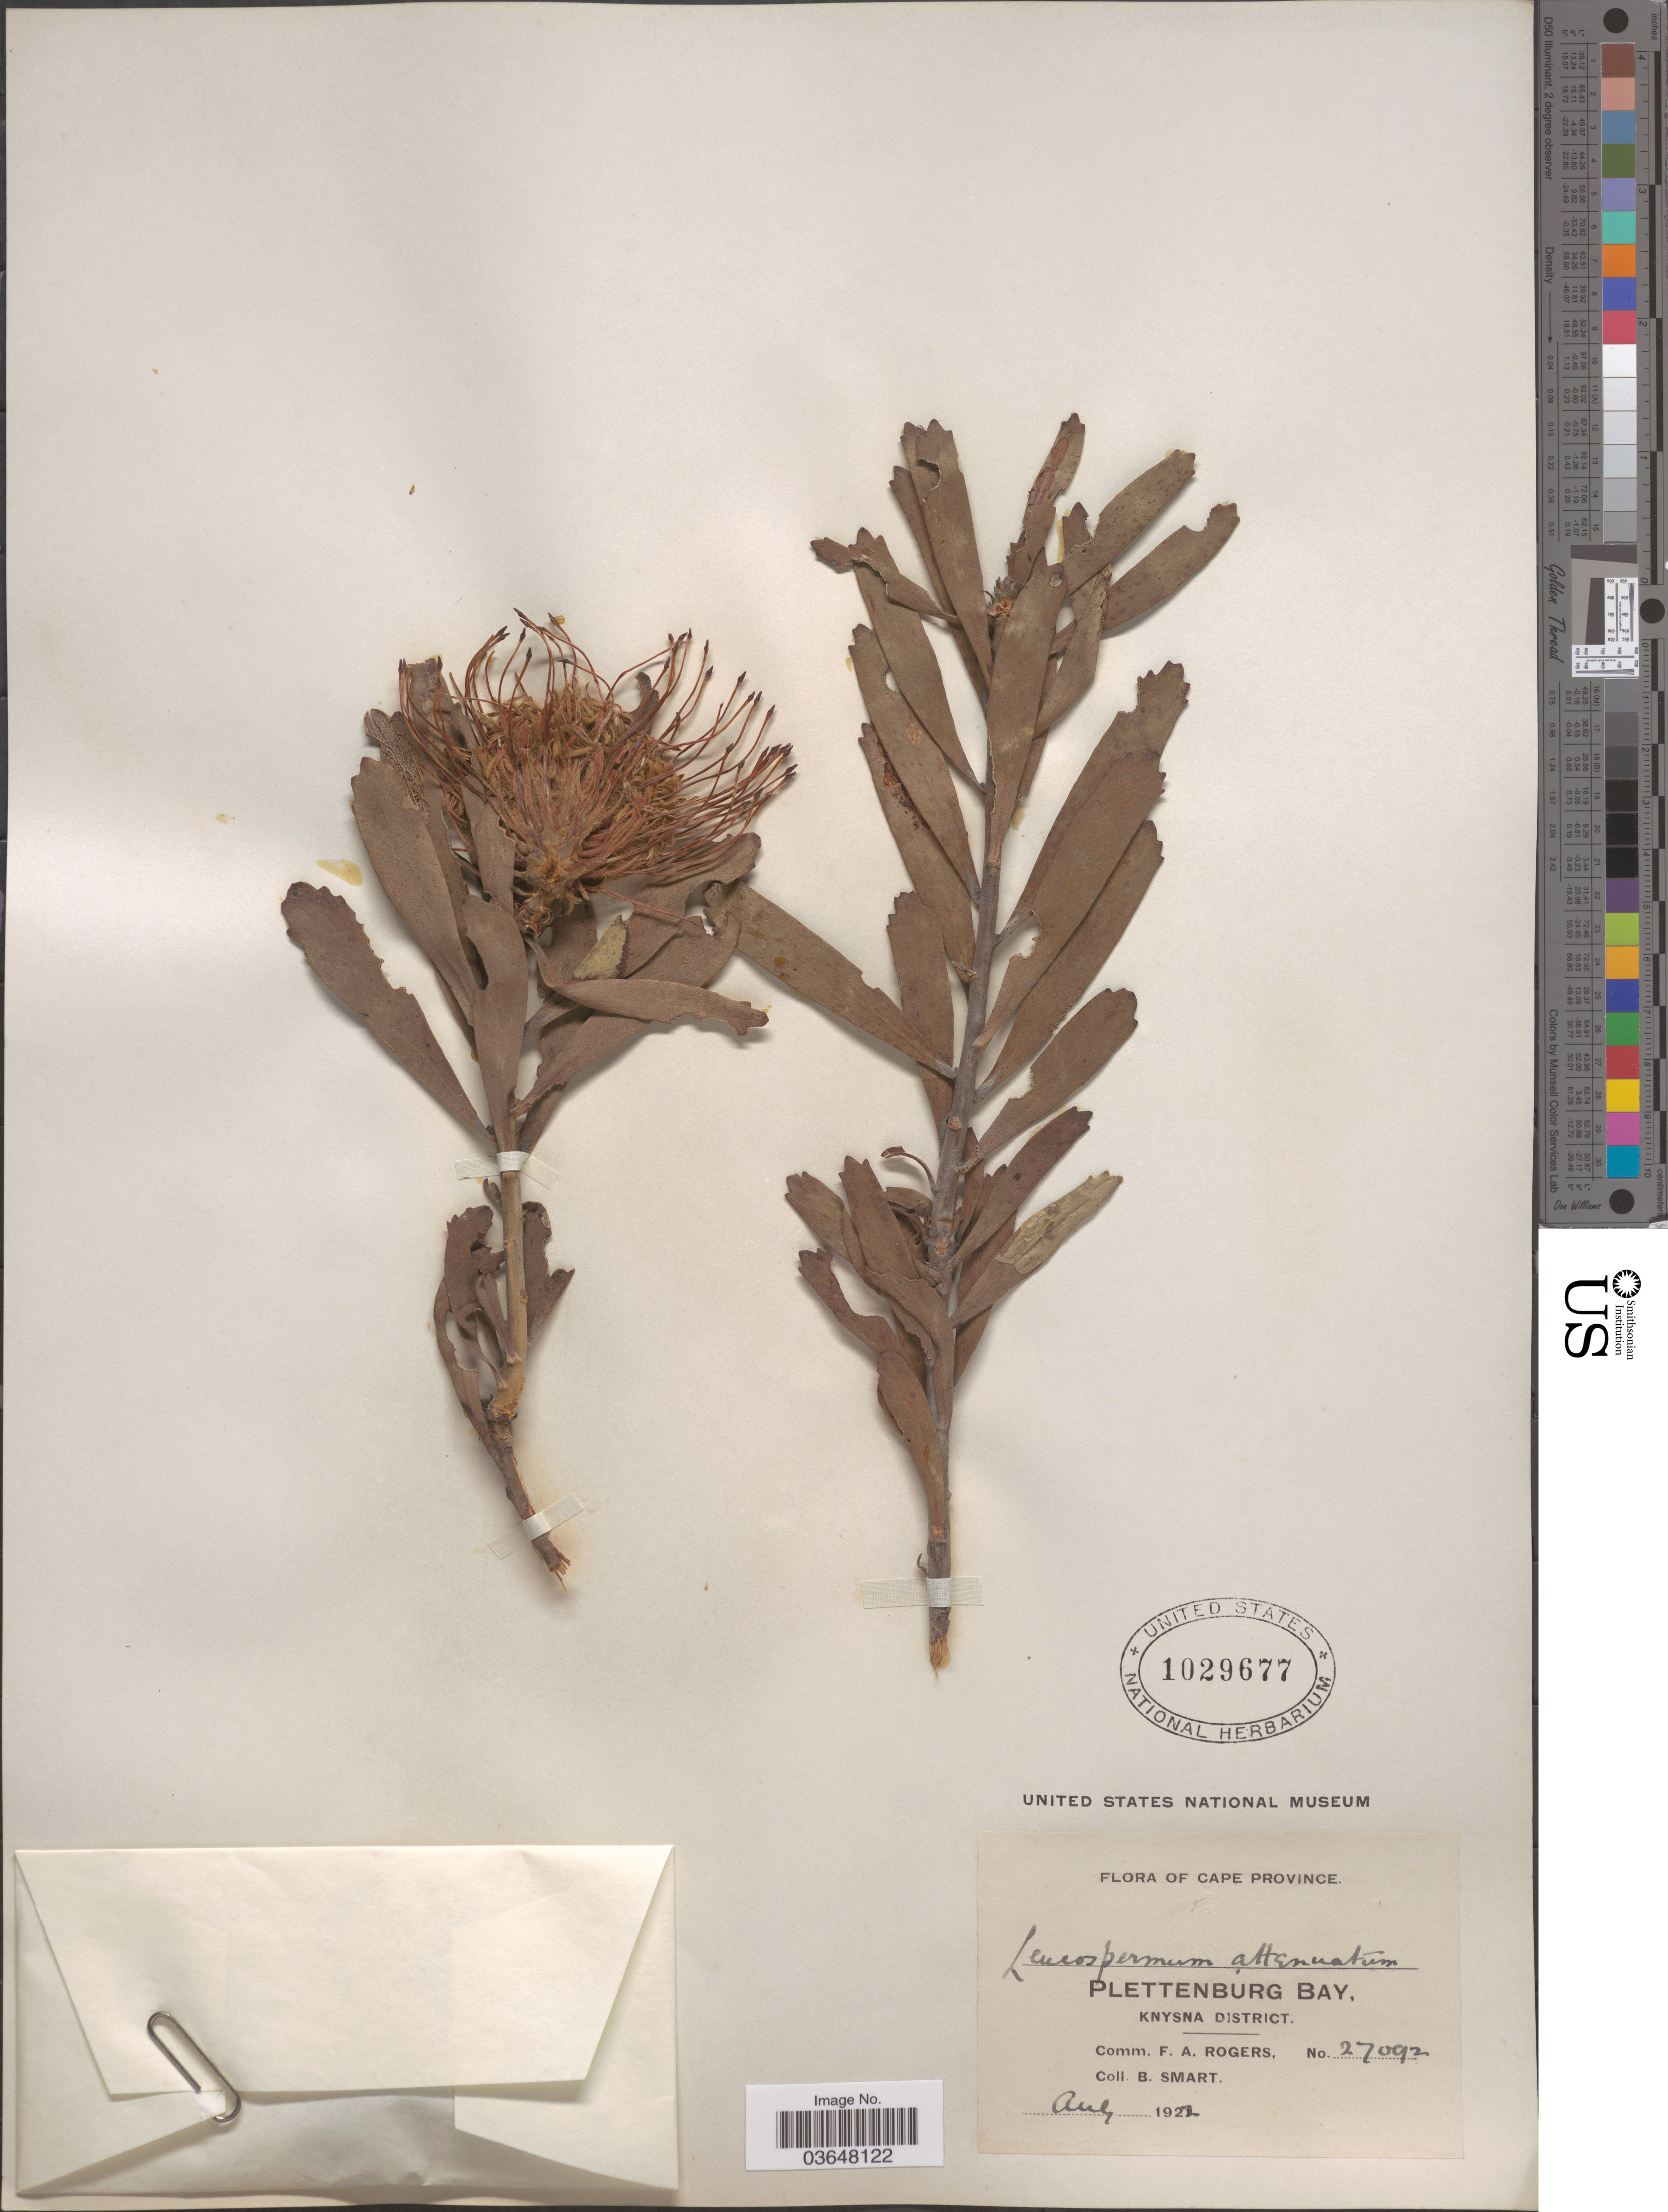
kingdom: Plantae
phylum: Tracheophyta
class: Magnoliopsida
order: Proteales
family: Proteaceae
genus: Leucospermum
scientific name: Leucospermum cuneiforme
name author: Rourke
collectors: B. Smart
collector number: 27092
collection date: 1922-08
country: South Africa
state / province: Western Cape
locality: Plettenburg Bay, Knysna District.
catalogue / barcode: US 1029677